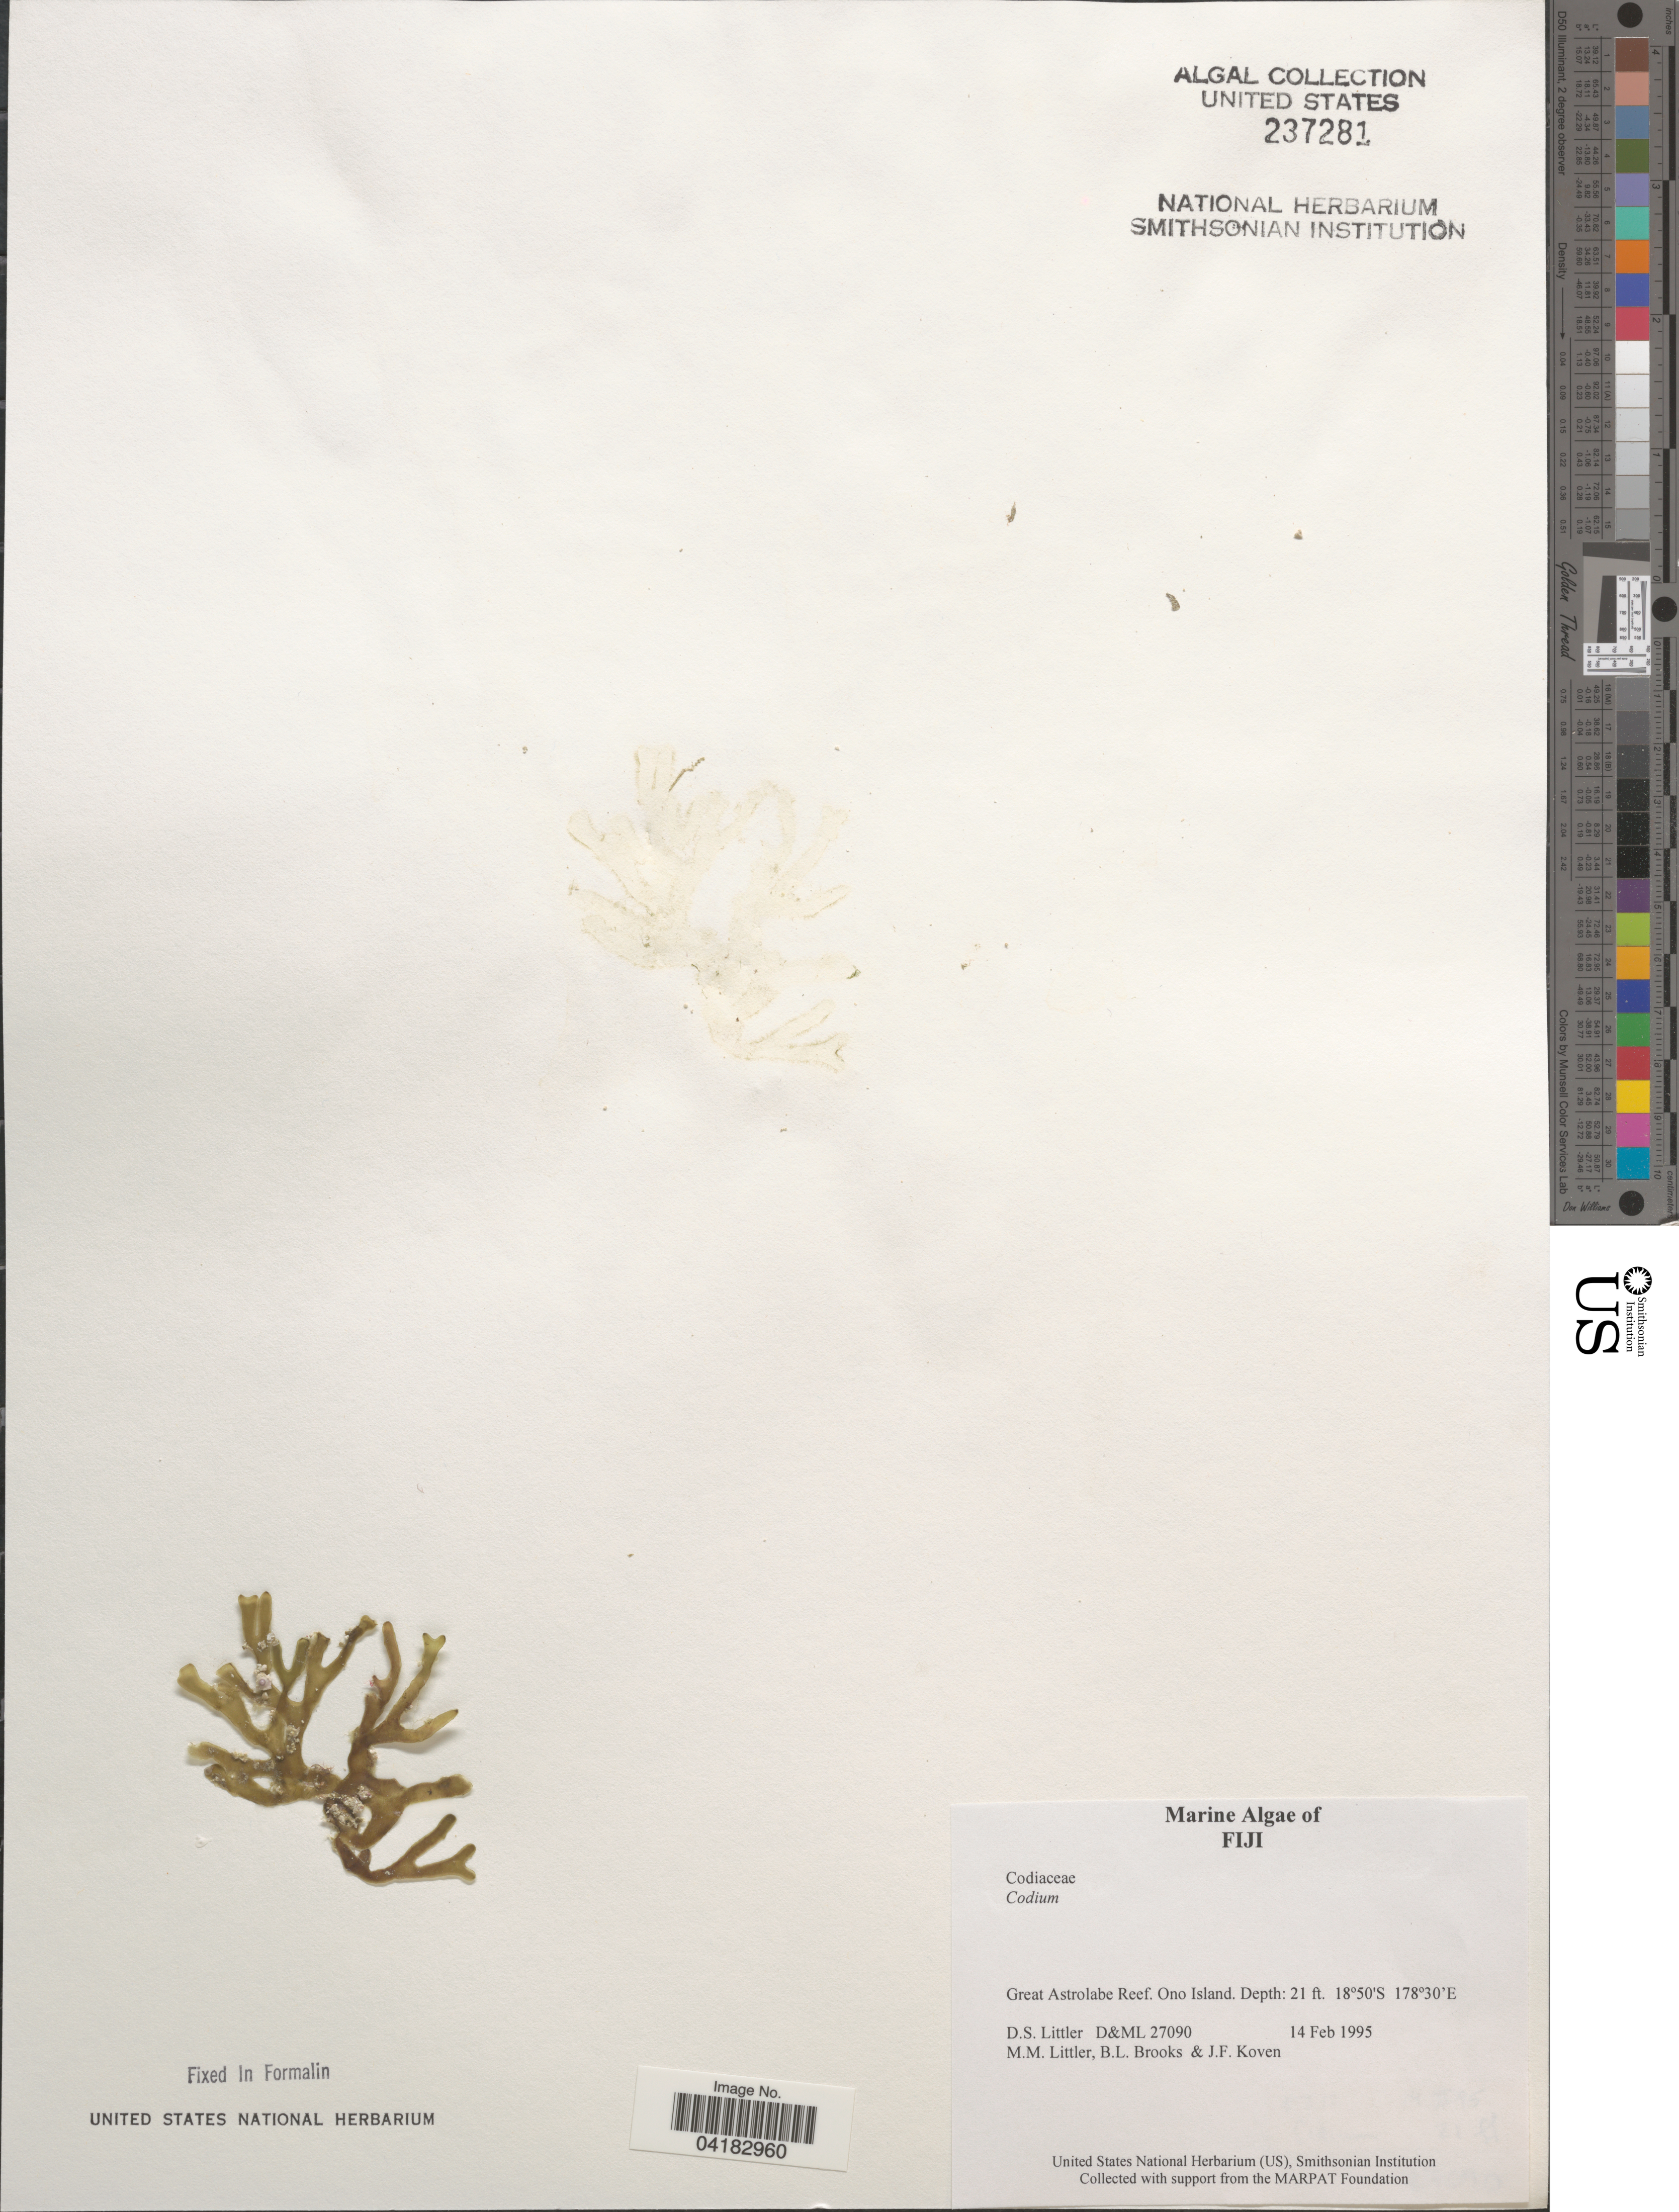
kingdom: Plantae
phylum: Chlorophyta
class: Ulvophyceae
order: Bryopsidales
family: Codiaceae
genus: Codium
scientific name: Codium sp.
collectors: D. S. Littler, B. Brooks & J. Koven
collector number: D&ML27090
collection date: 1995-02-14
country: Fiji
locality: Great Astrolabe Reef. Ono Island.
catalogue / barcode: US 237281